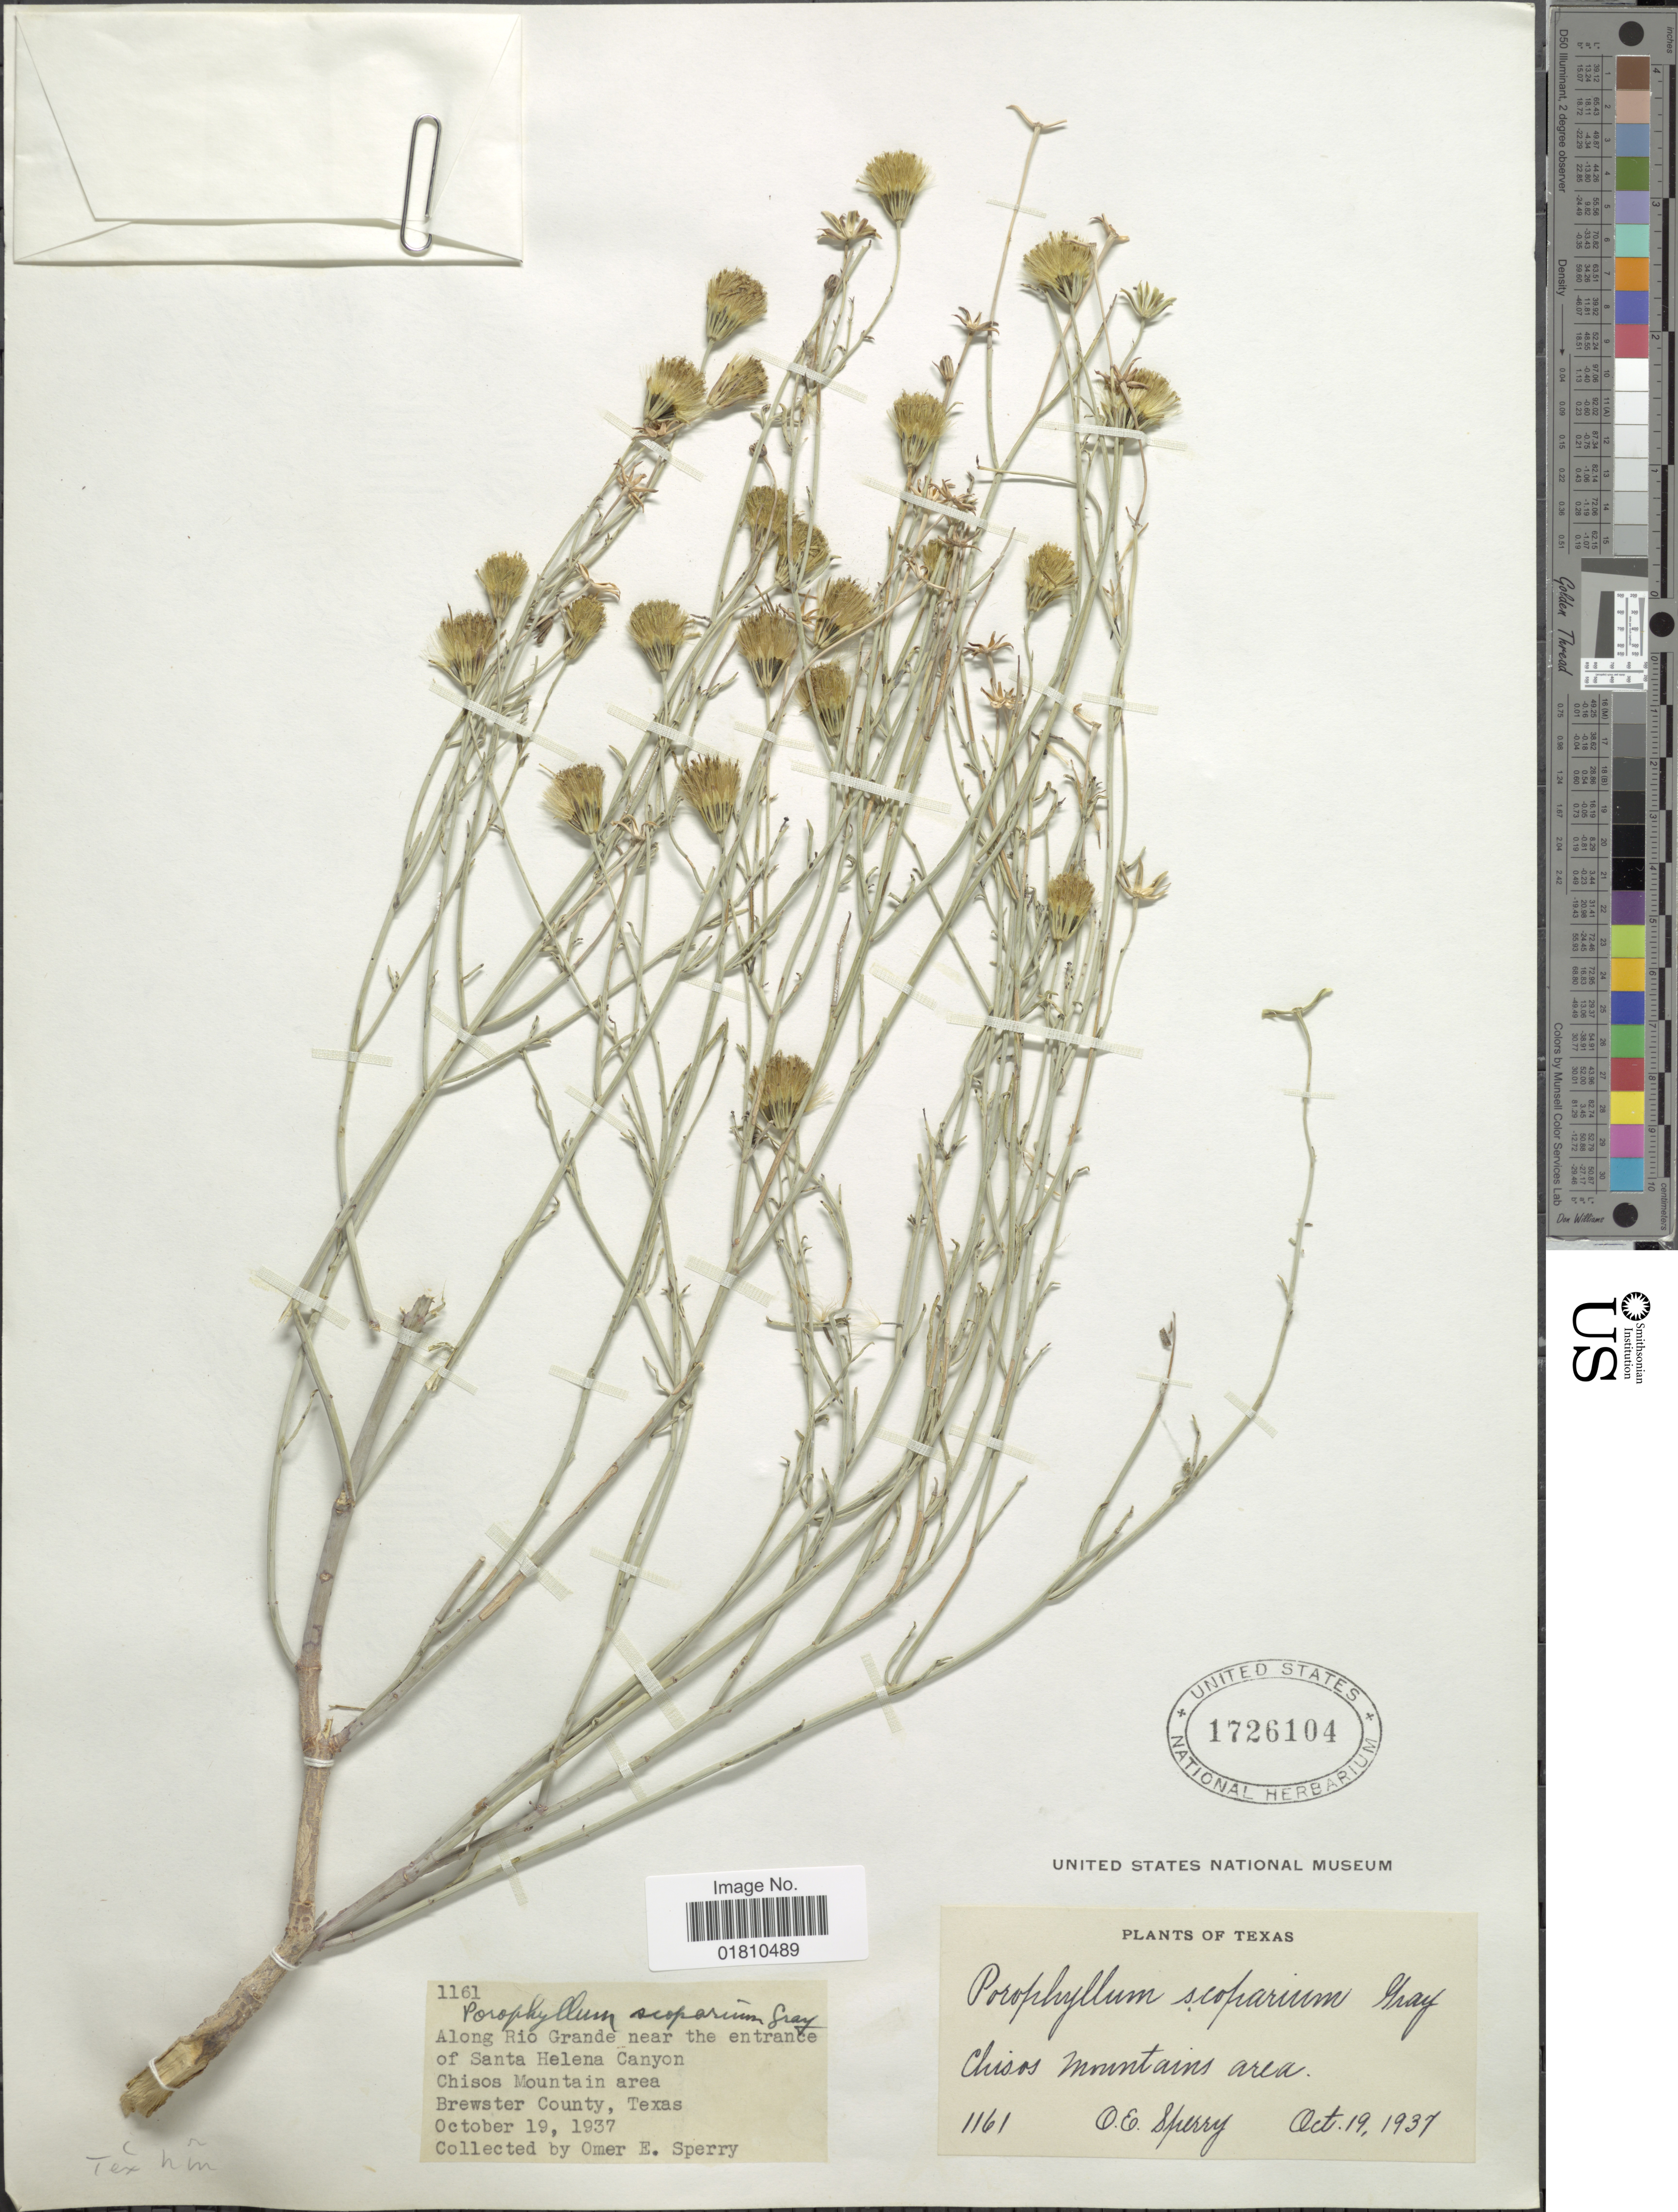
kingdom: Plantae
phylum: Tracheophyta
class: Magnoliopsida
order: Asterales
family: Asteraceae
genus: Porophyllum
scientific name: Porophyllum scoparium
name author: A. Gray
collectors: O. E. Sperry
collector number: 1161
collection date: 1937-10-19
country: United States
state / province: Texas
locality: Chisos Mountains area, along Rio Grande near the entrance of Santa Helena Canyon, Chisos Mountains area, Brewster County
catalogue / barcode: US 1726104